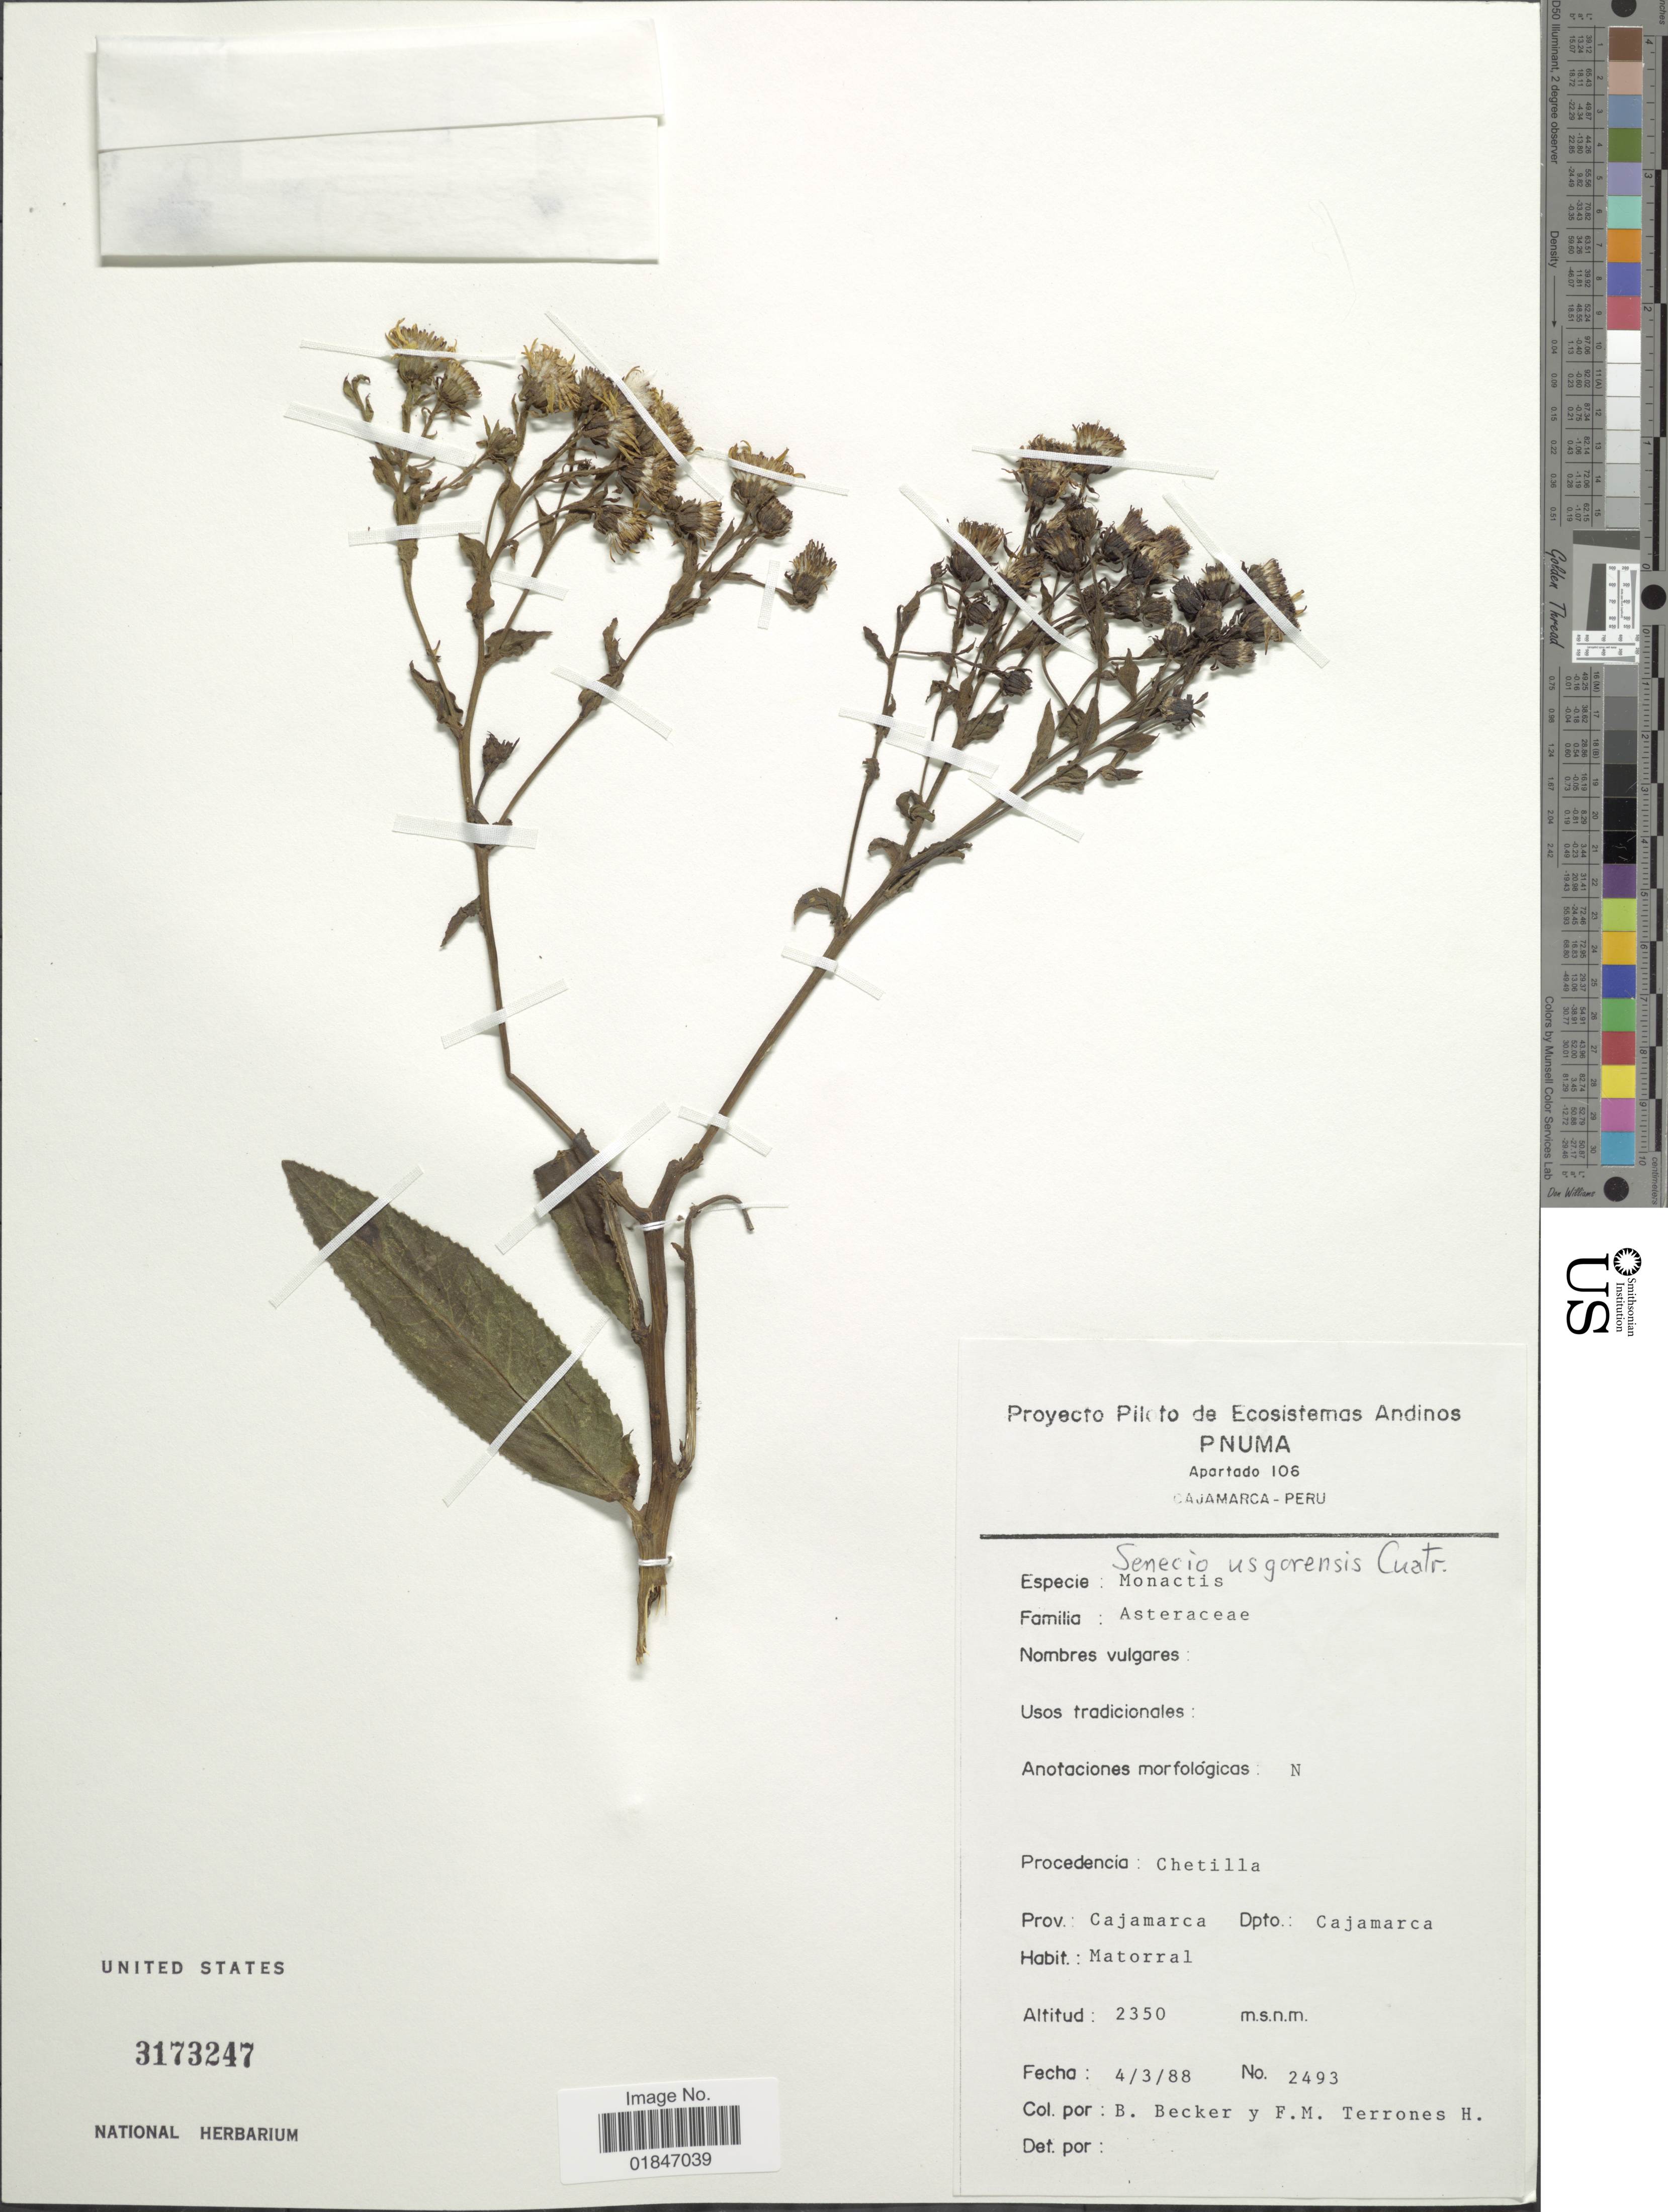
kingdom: Plantae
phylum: Tracheophyta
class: Magnoliopsida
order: Asterales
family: Asteraceae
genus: Dendrophorbium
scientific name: Dendrophorbium usgorense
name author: (Cuatrec.) C. Jeffrey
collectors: B. Becker & F. Terrones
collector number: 2493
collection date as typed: Transcribed d/m/y: 4/3/88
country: Peru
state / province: Cajamarca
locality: Procedencia: Chetilla, Prov. Cajamarca, Dpto. Cajamarca.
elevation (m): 2350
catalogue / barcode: US 3173247